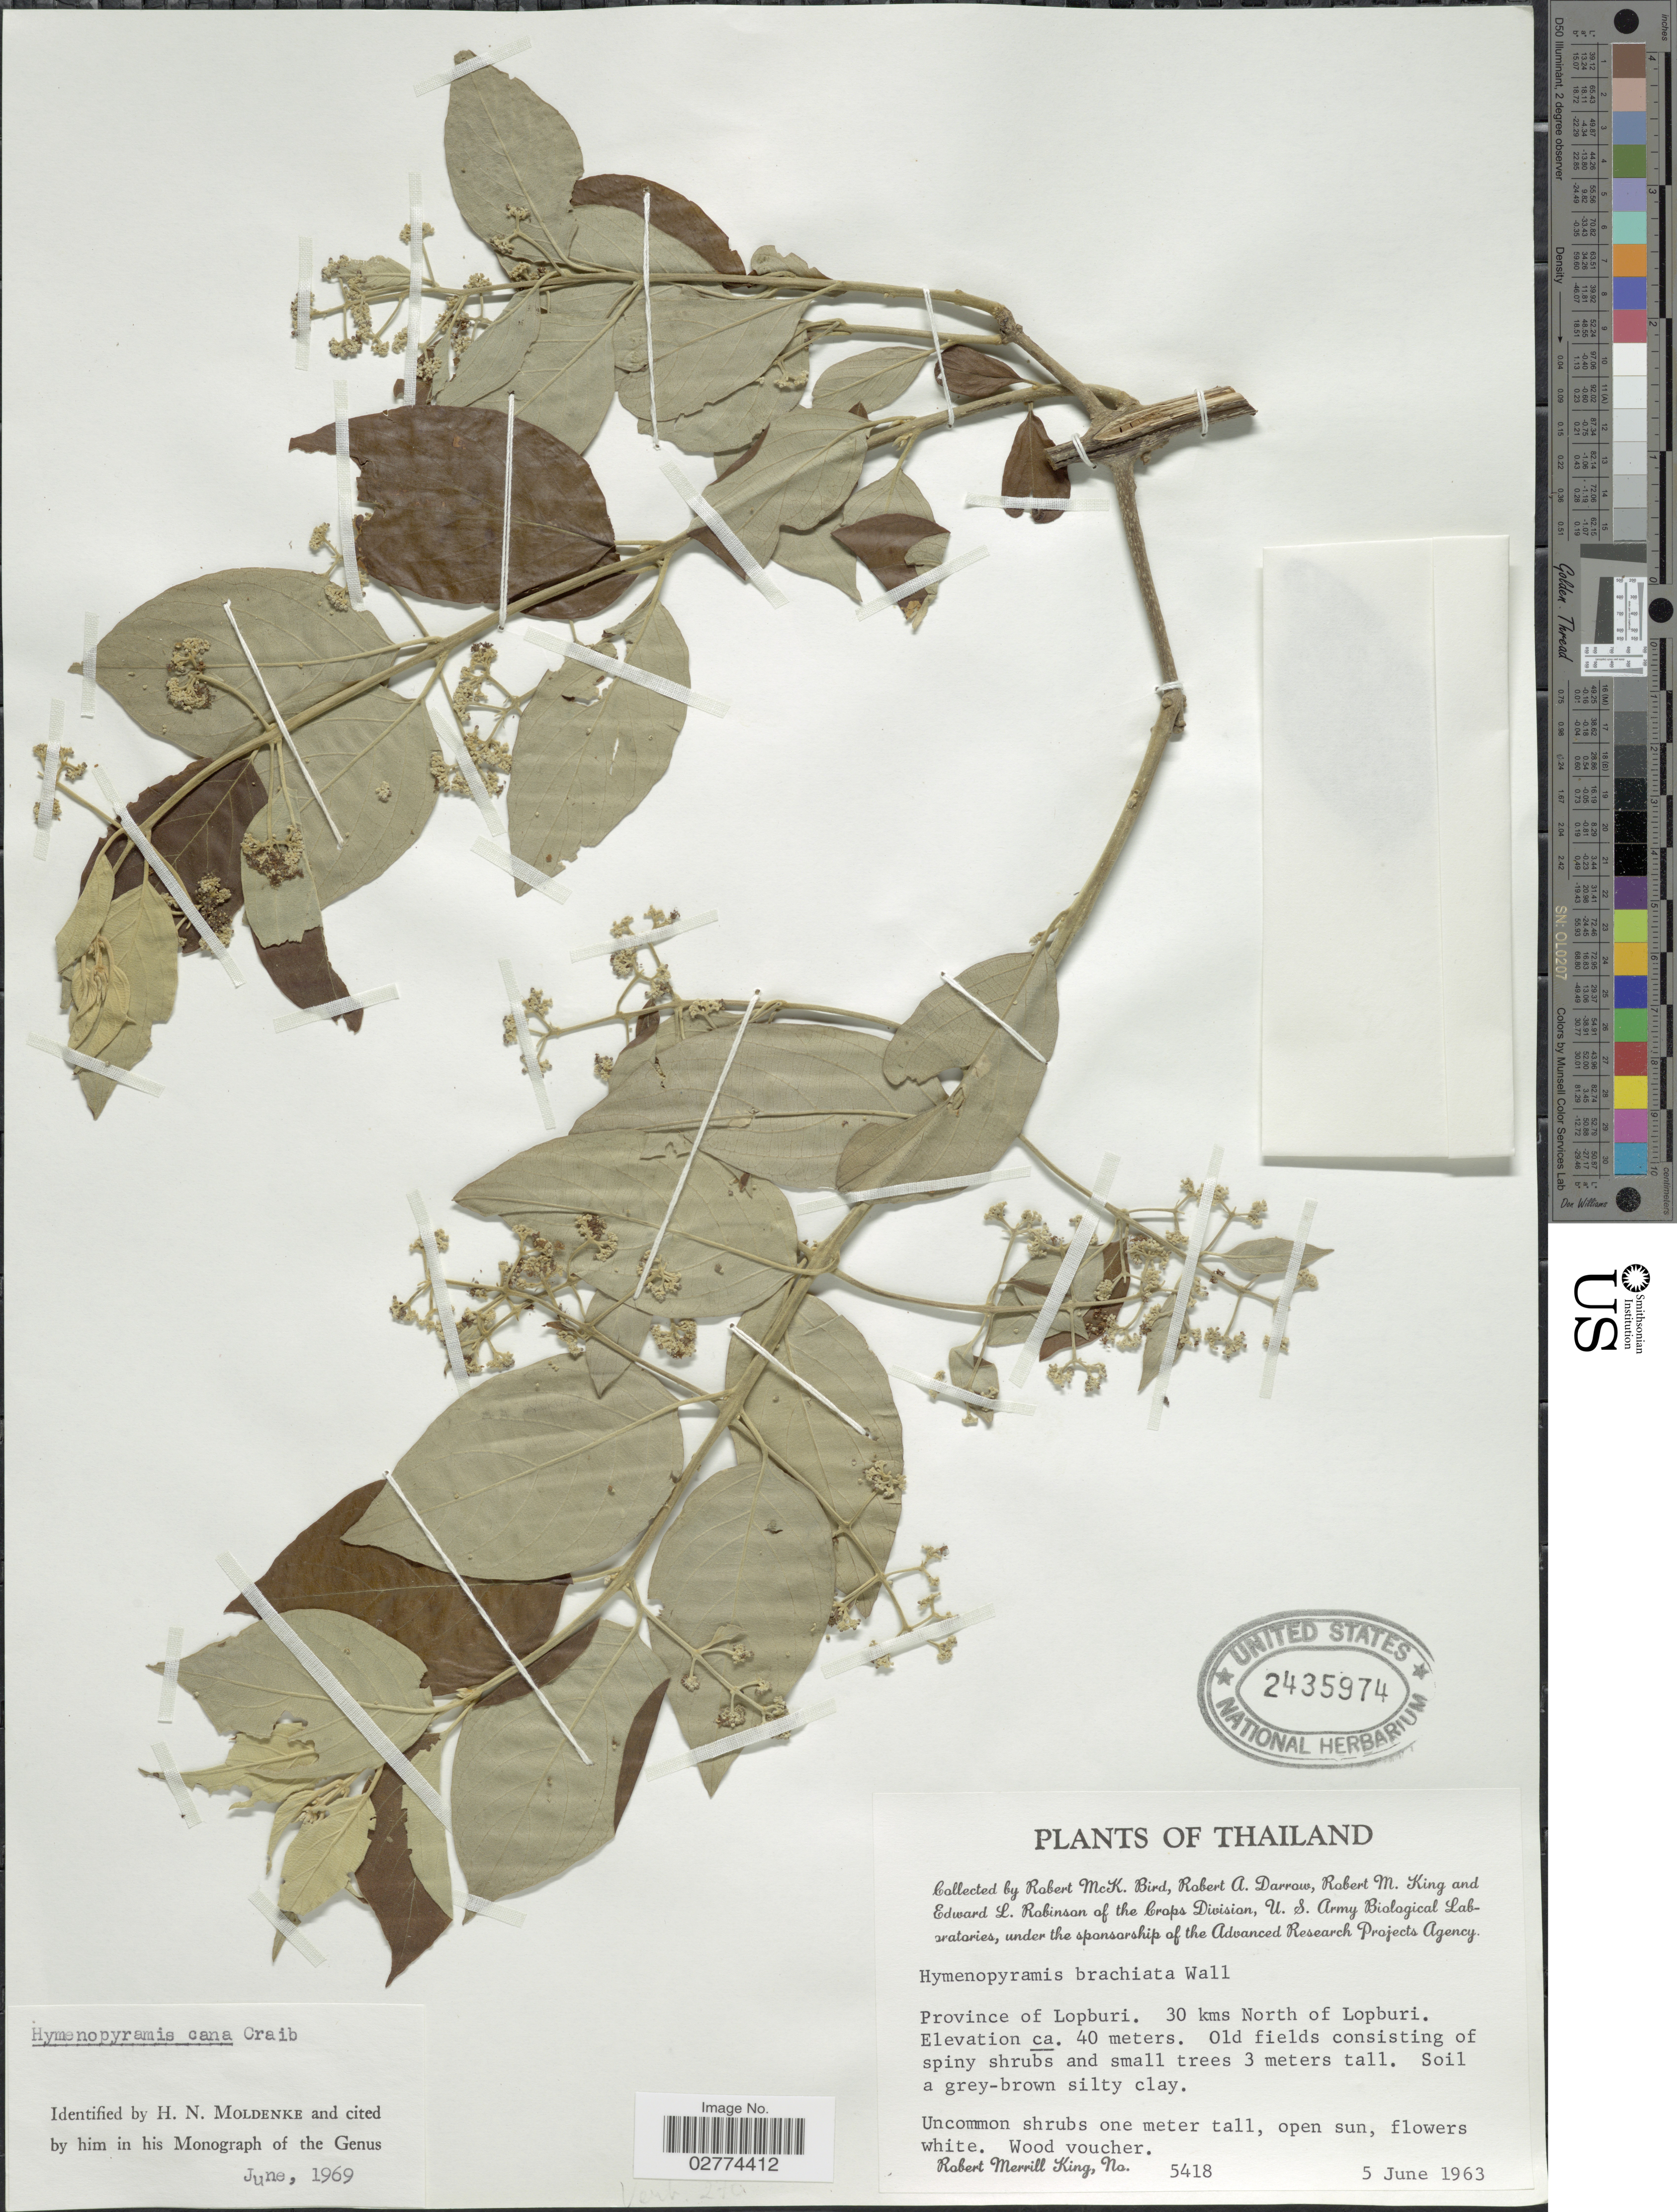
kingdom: Plantae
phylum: Tracheophyta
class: Magnoliopsida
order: Lamiales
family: Lamiaceae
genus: Hymenopyramis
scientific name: Hymenopyramis cana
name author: Craib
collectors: R. M. King, R. M. Bird, R. A. Darrow & E. L. Robinson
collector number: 5418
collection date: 1963-06-05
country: Thailand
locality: Province of Lopburi. 30 kms North of Lopburi.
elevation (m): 40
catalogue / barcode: US 2435974